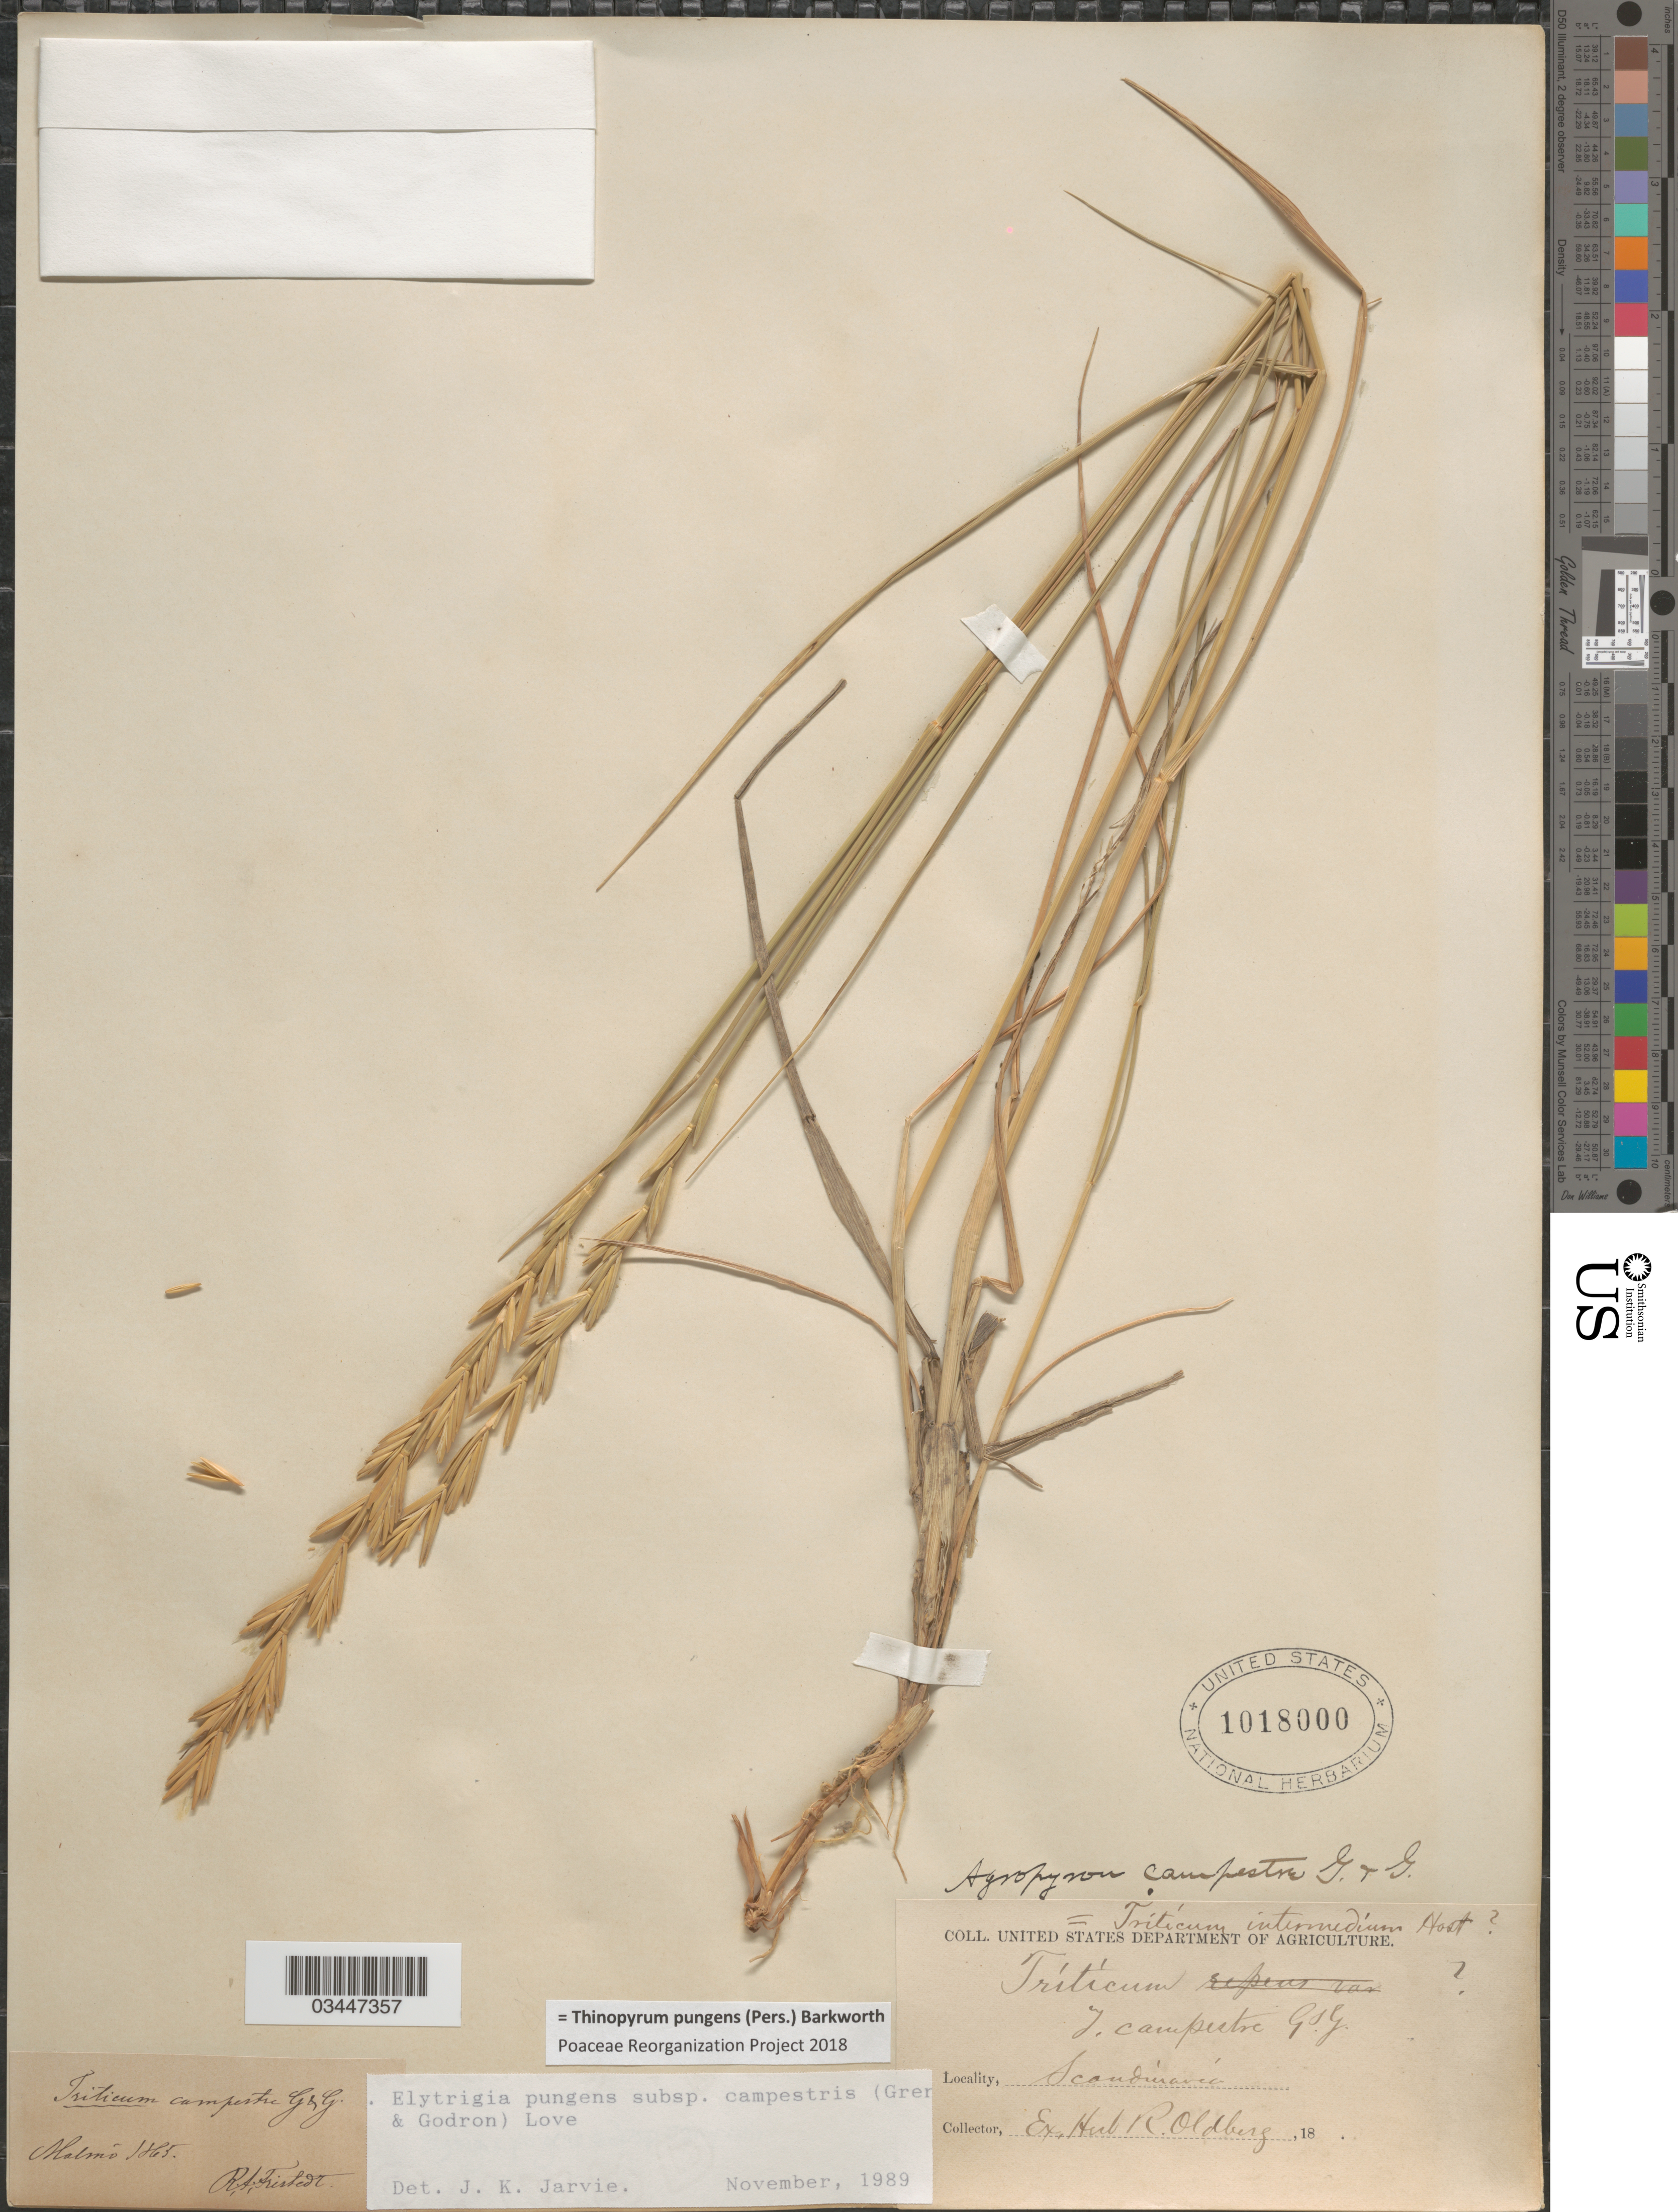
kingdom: Plantae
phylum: Tracheophyta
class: Liliopsida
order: Poales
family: Poaceae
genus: Thinopyrum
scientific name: Thinopyrum pungens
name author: (Pers.) Barkworth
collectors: R. Fristedt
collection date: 1865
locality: Scandinavia.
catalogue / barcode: US 1018000